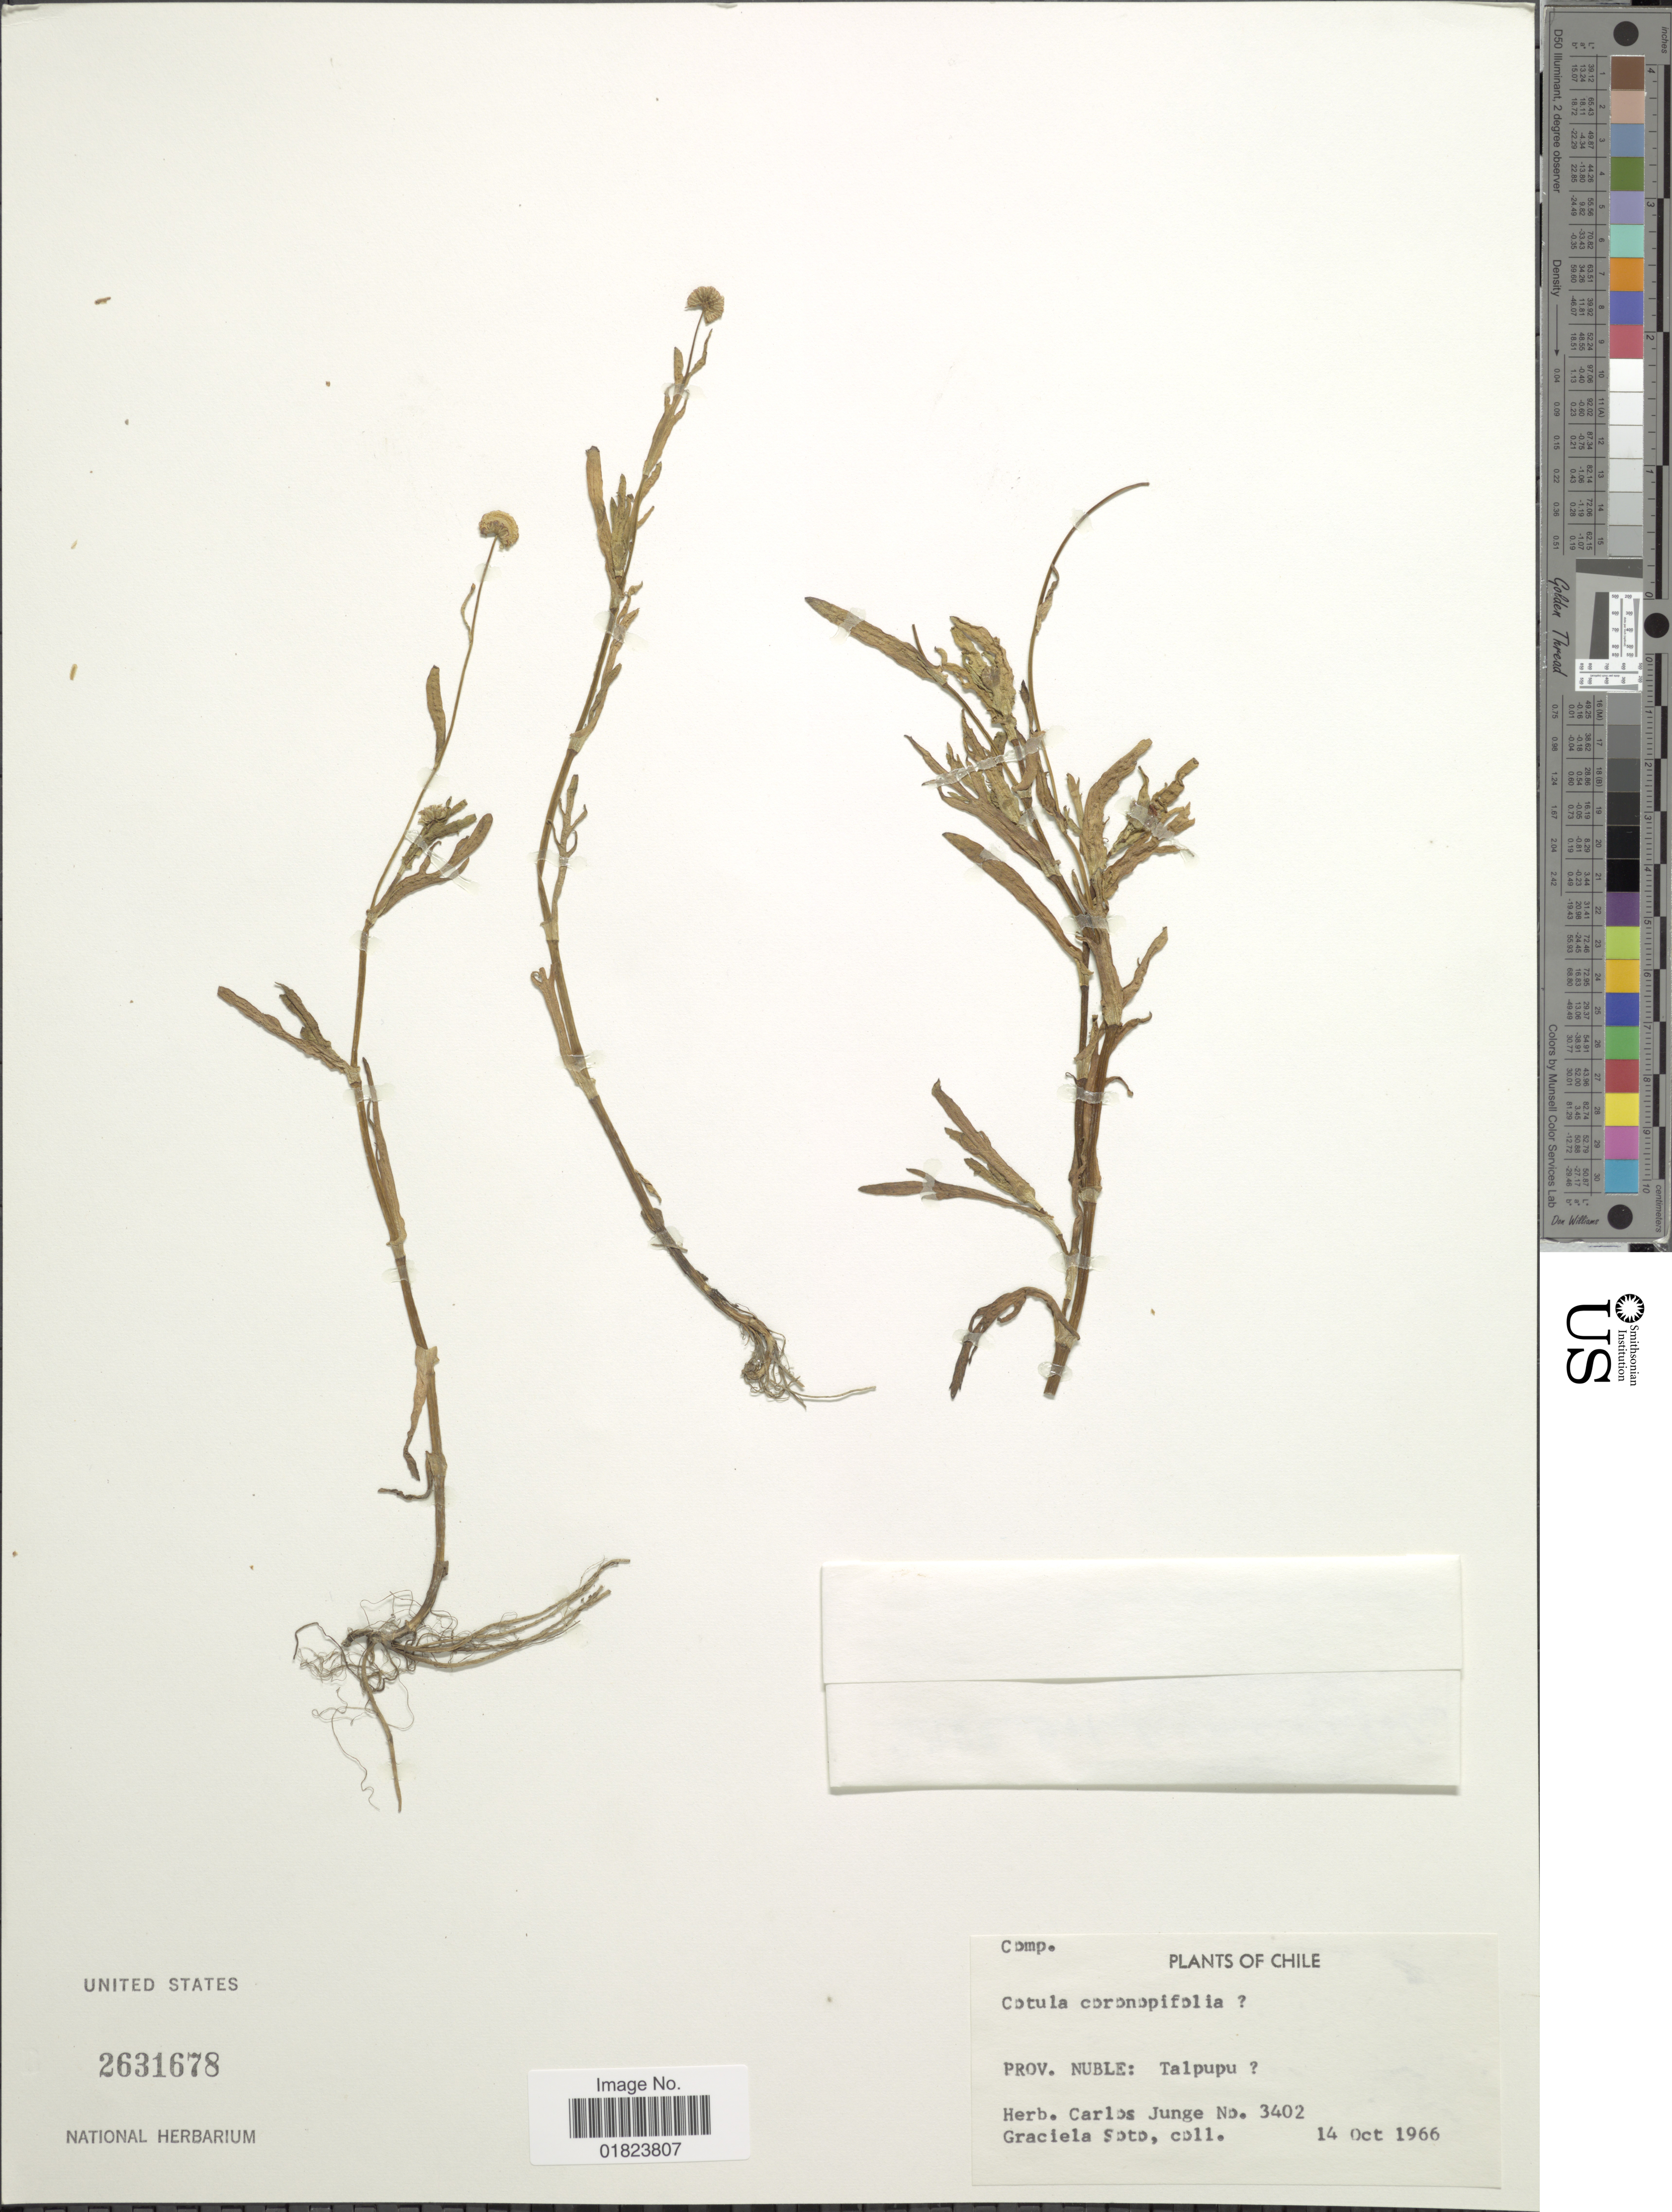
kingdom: Plantae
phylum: Tracheophyta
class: Magnoliopsida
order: Asterales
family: Asteraceae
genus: Cotula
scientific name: Cotula coronopifolia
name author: L.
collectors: G. Soto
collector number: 3402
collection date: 1966-10-14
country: Chile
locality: Prov. Nuble: Talpupu [unsure placement]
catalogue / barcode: US 2631678